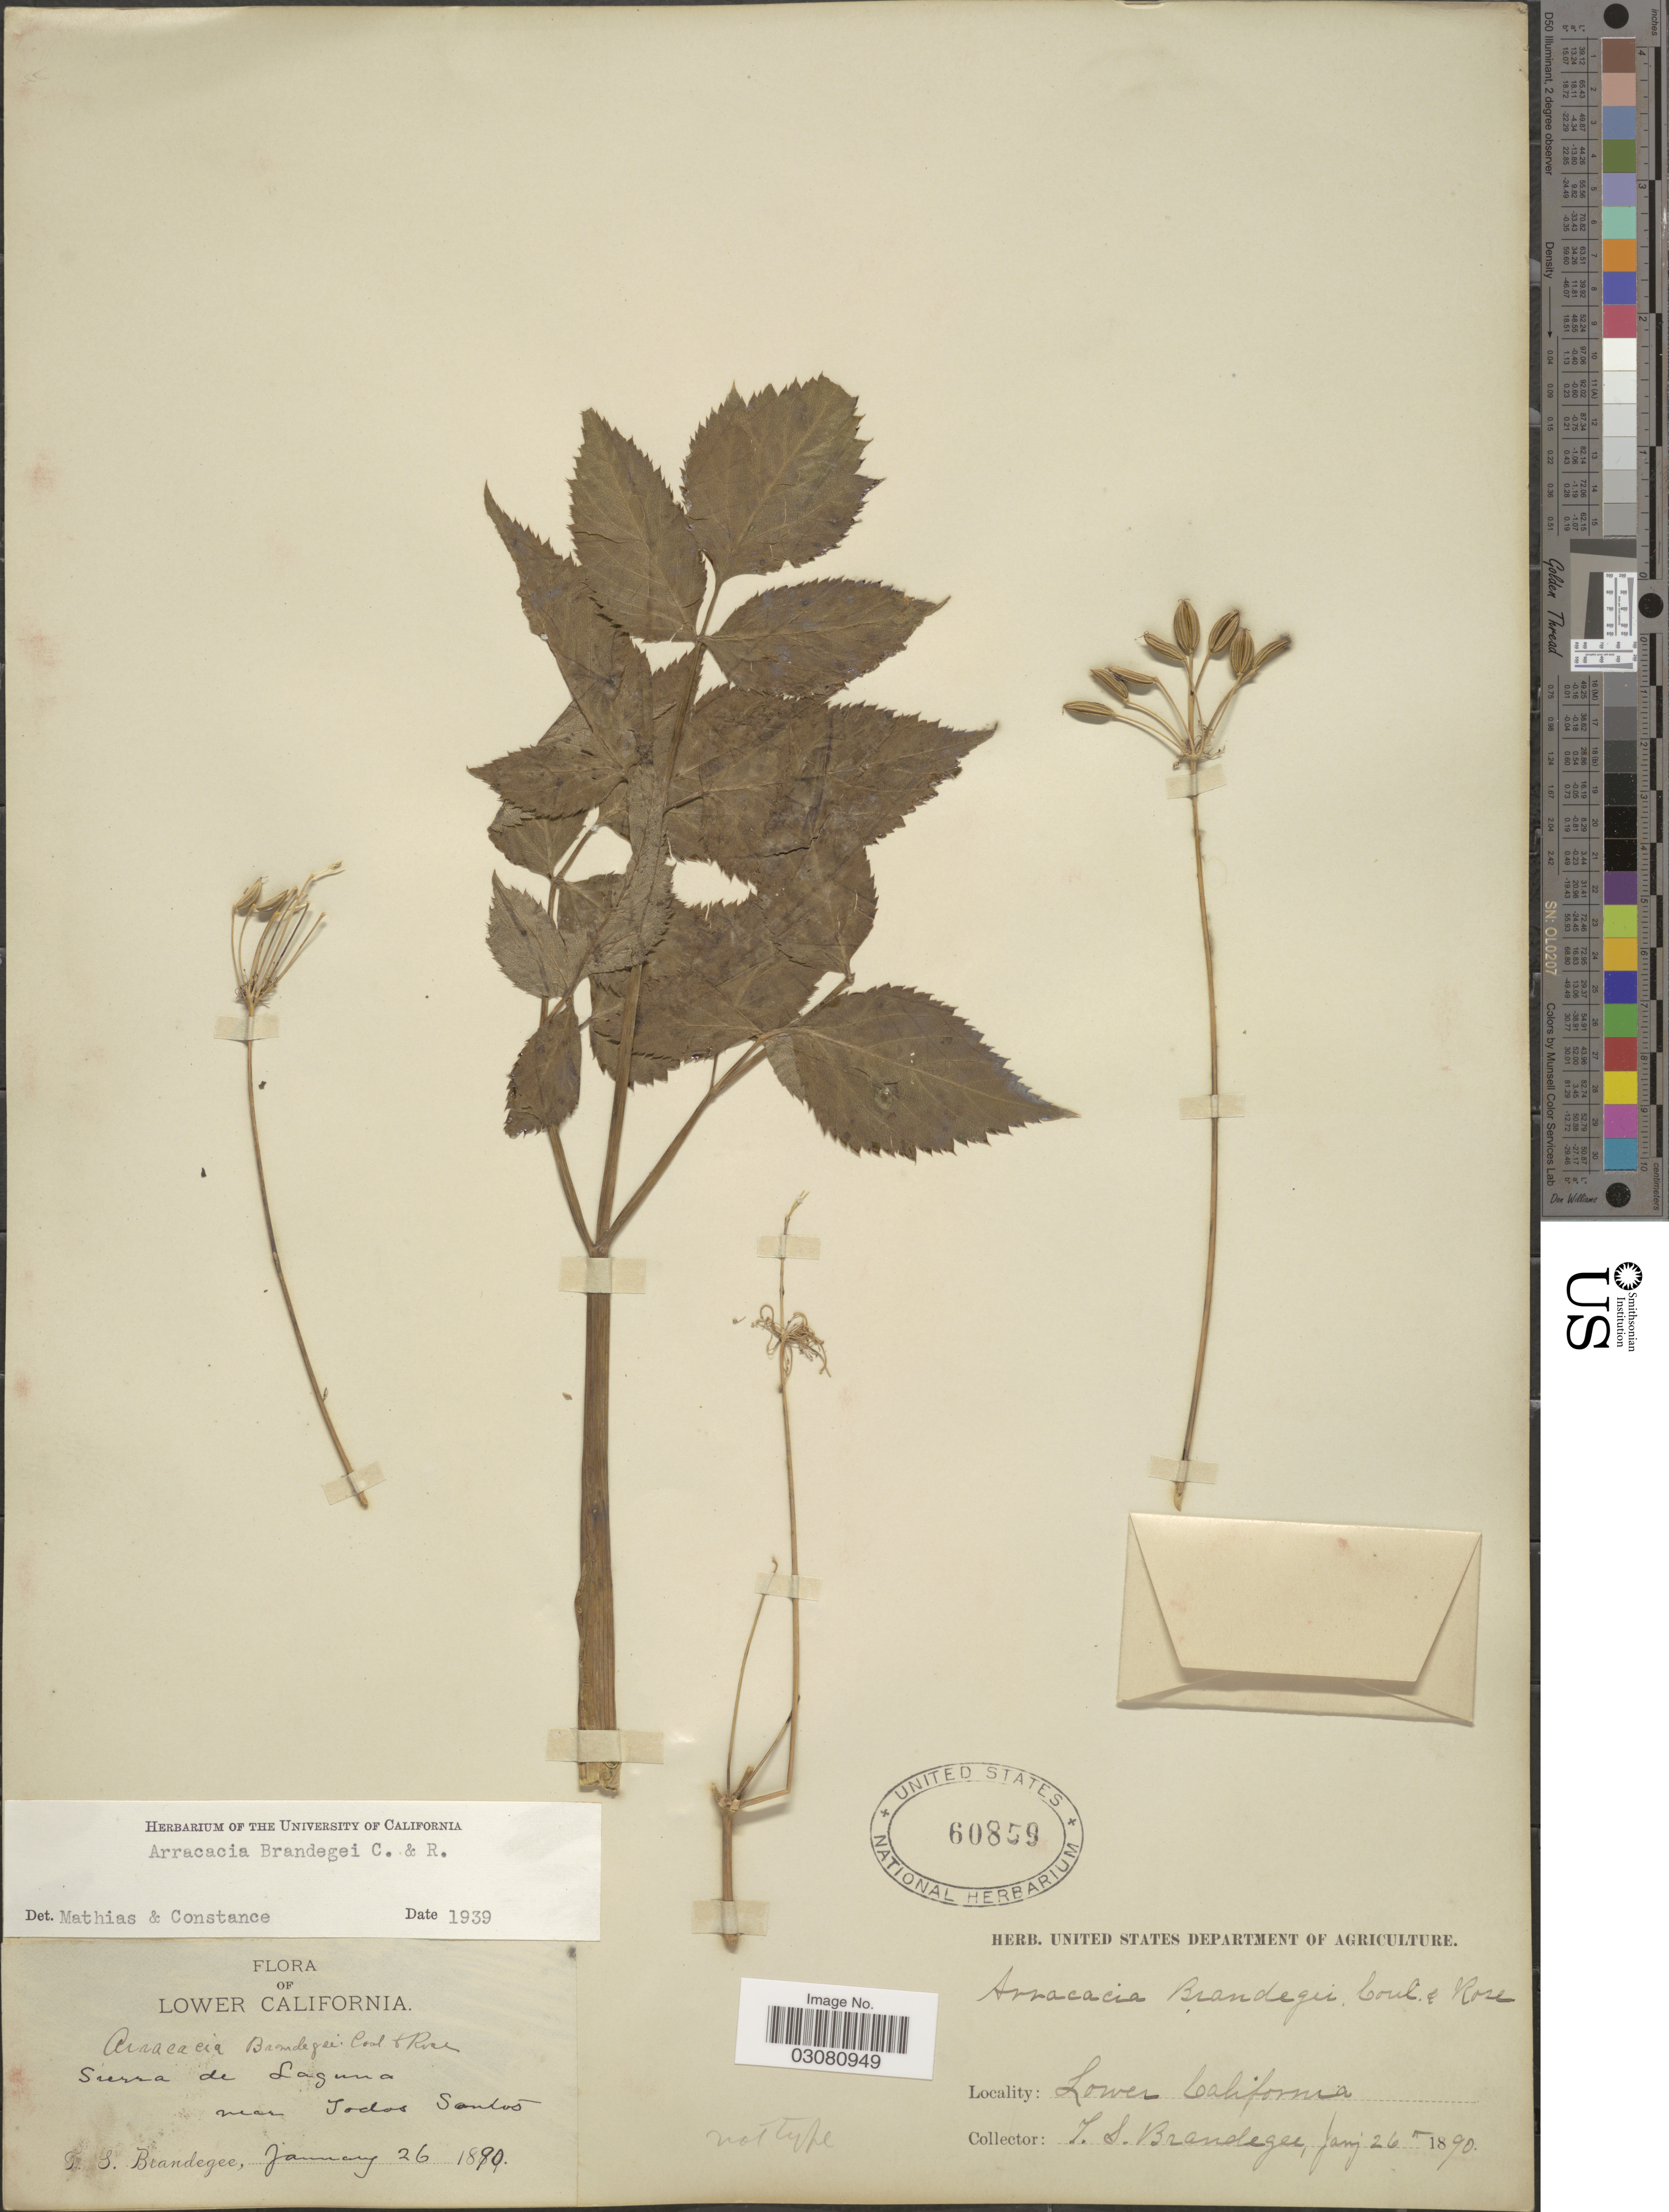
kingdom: Plantae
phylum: Tracheophyta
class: Magnoliopsida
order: Apiales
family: Apiaceae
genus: Arracacia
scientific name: Arracacia brandegei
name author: J.M. Coult. & Rose in Brandegee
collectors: T. S. Brandegee (herbarium)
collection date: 1890-01-26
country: Mexico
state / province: Baja California Sur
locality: Lower California. Sierra de Laguna near Todos Santos.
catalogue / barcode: US 60859